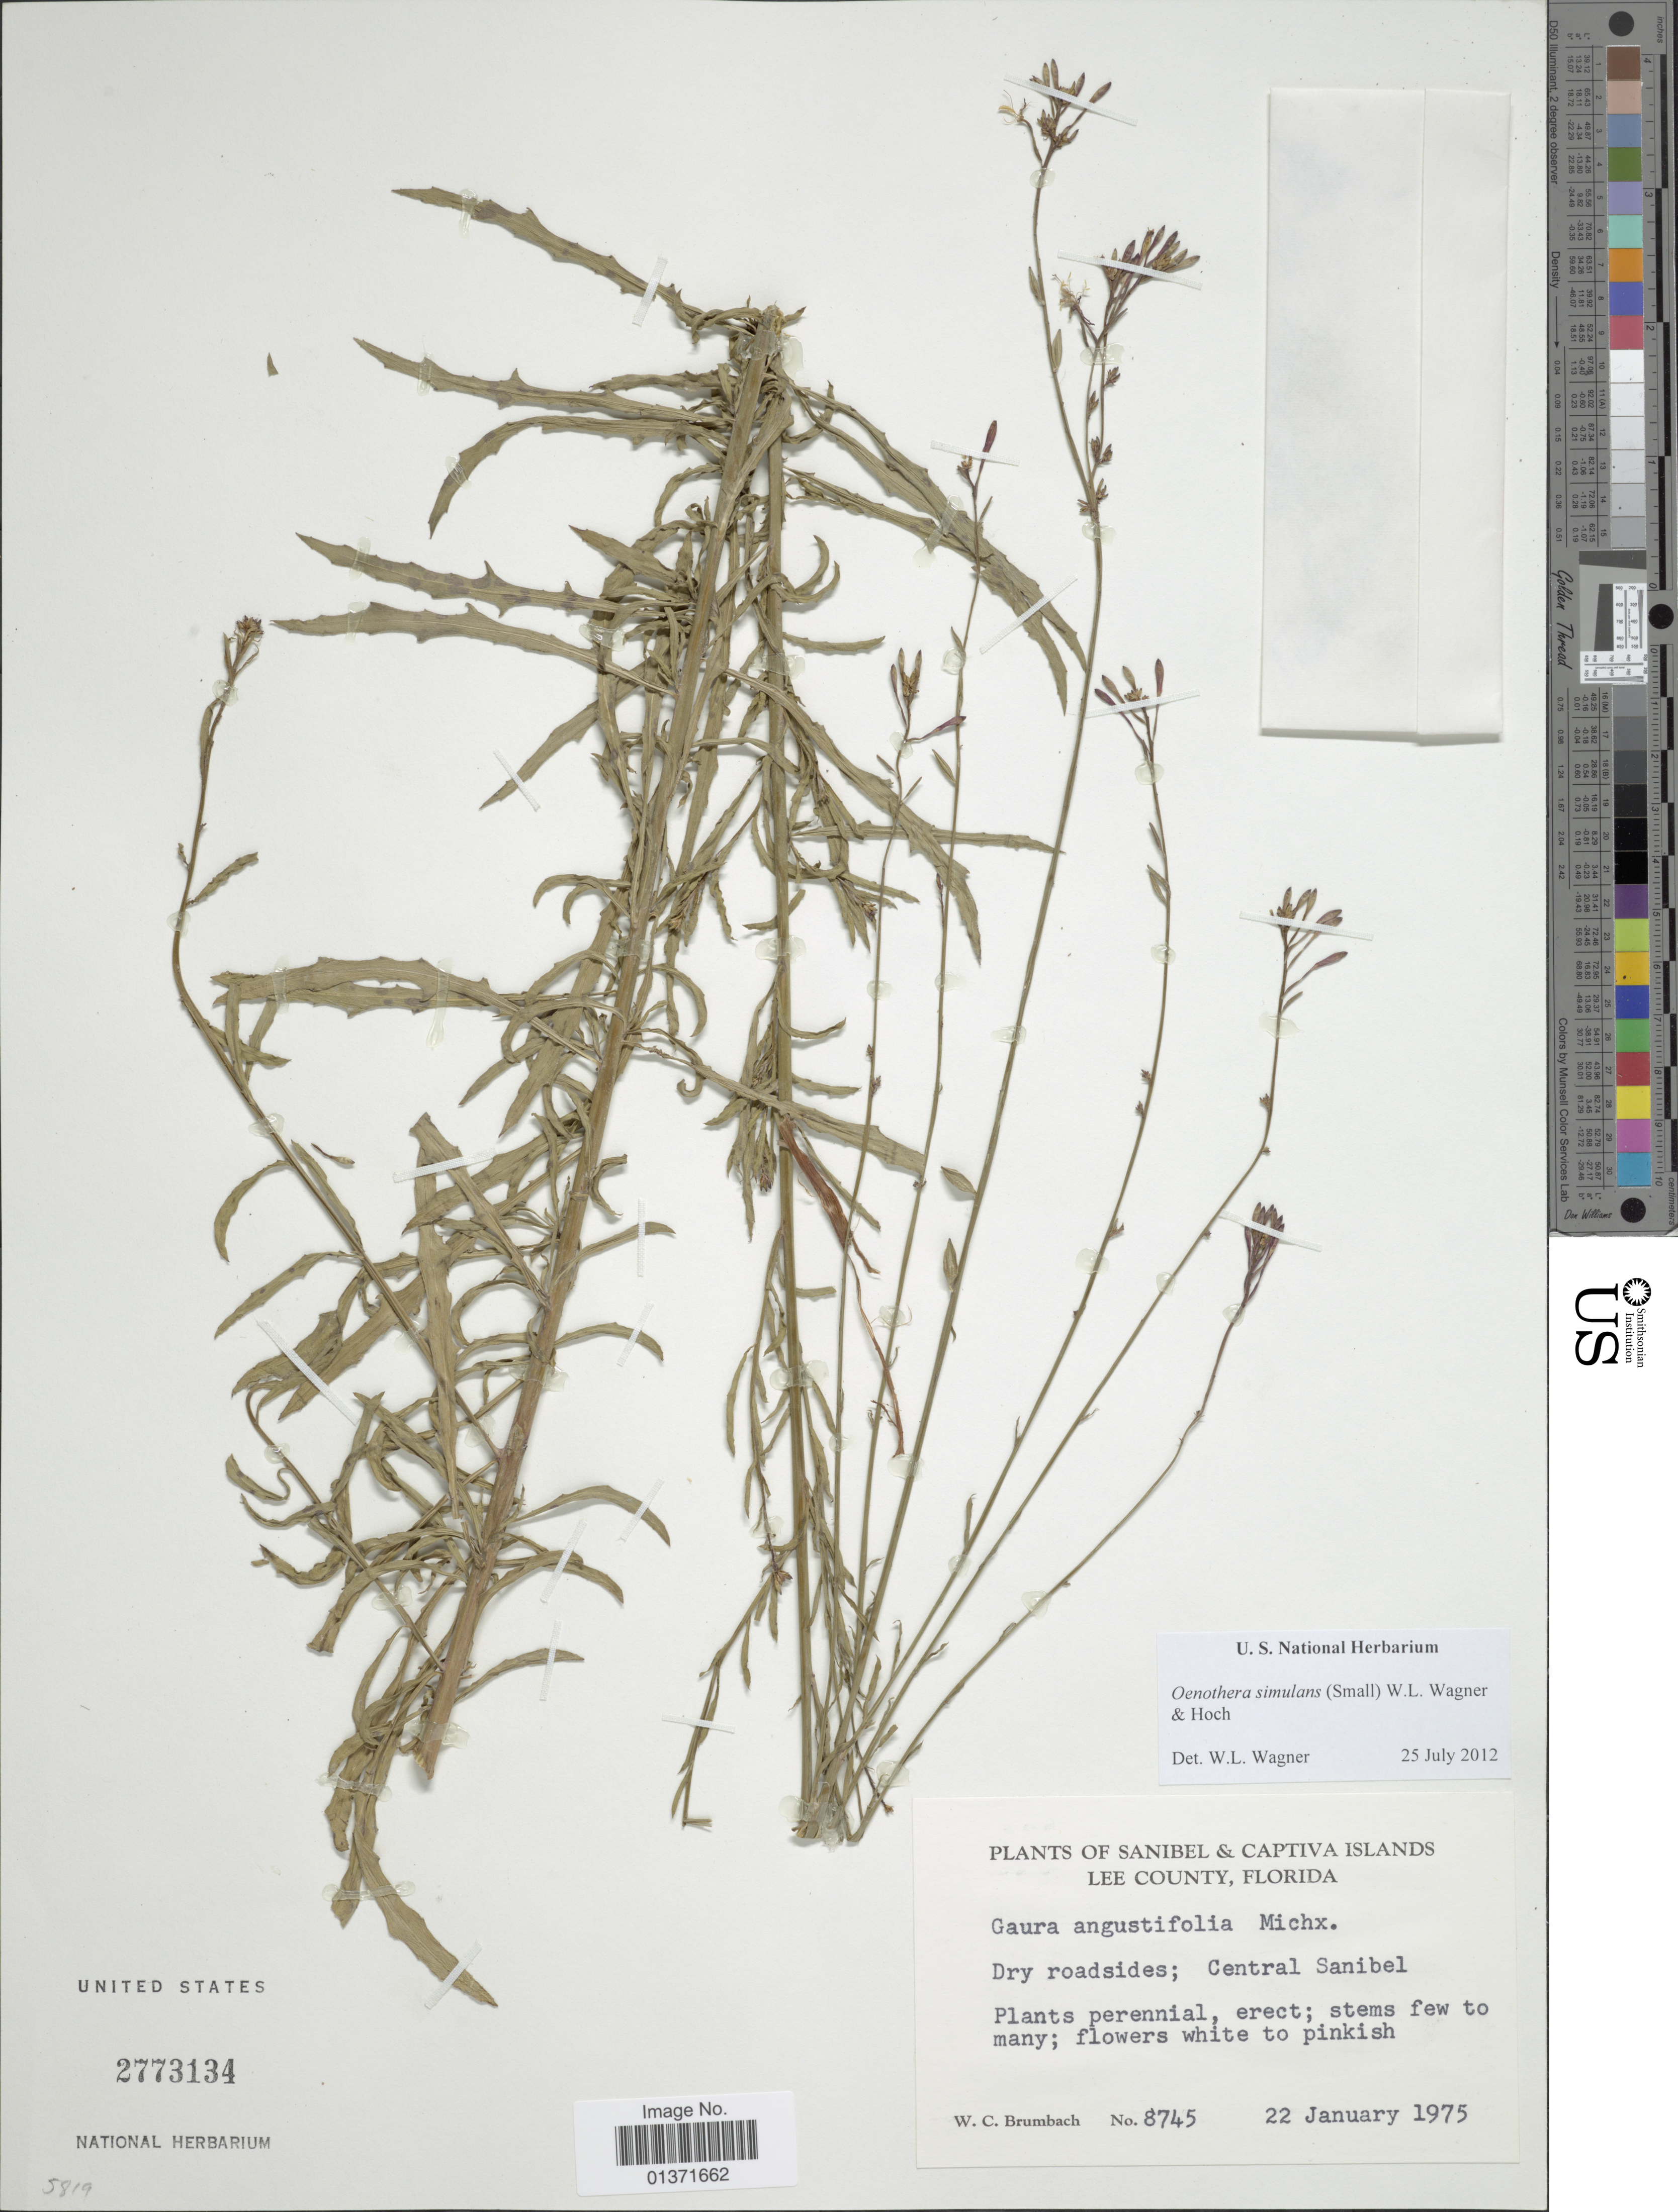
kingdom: Plantae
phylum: Tracheophyta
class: Magnoliopsida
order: Myrtales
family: Onagraceae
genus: Oenothera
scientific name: Oenothera simulans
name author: Michx.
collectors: W. C. Brumbach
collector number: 8745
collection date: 1975-01-22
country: United States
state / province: Florida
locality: Sanibel & Captiva Islands, Lee County, Florida, Central Sanibel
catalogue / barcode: US 2773134